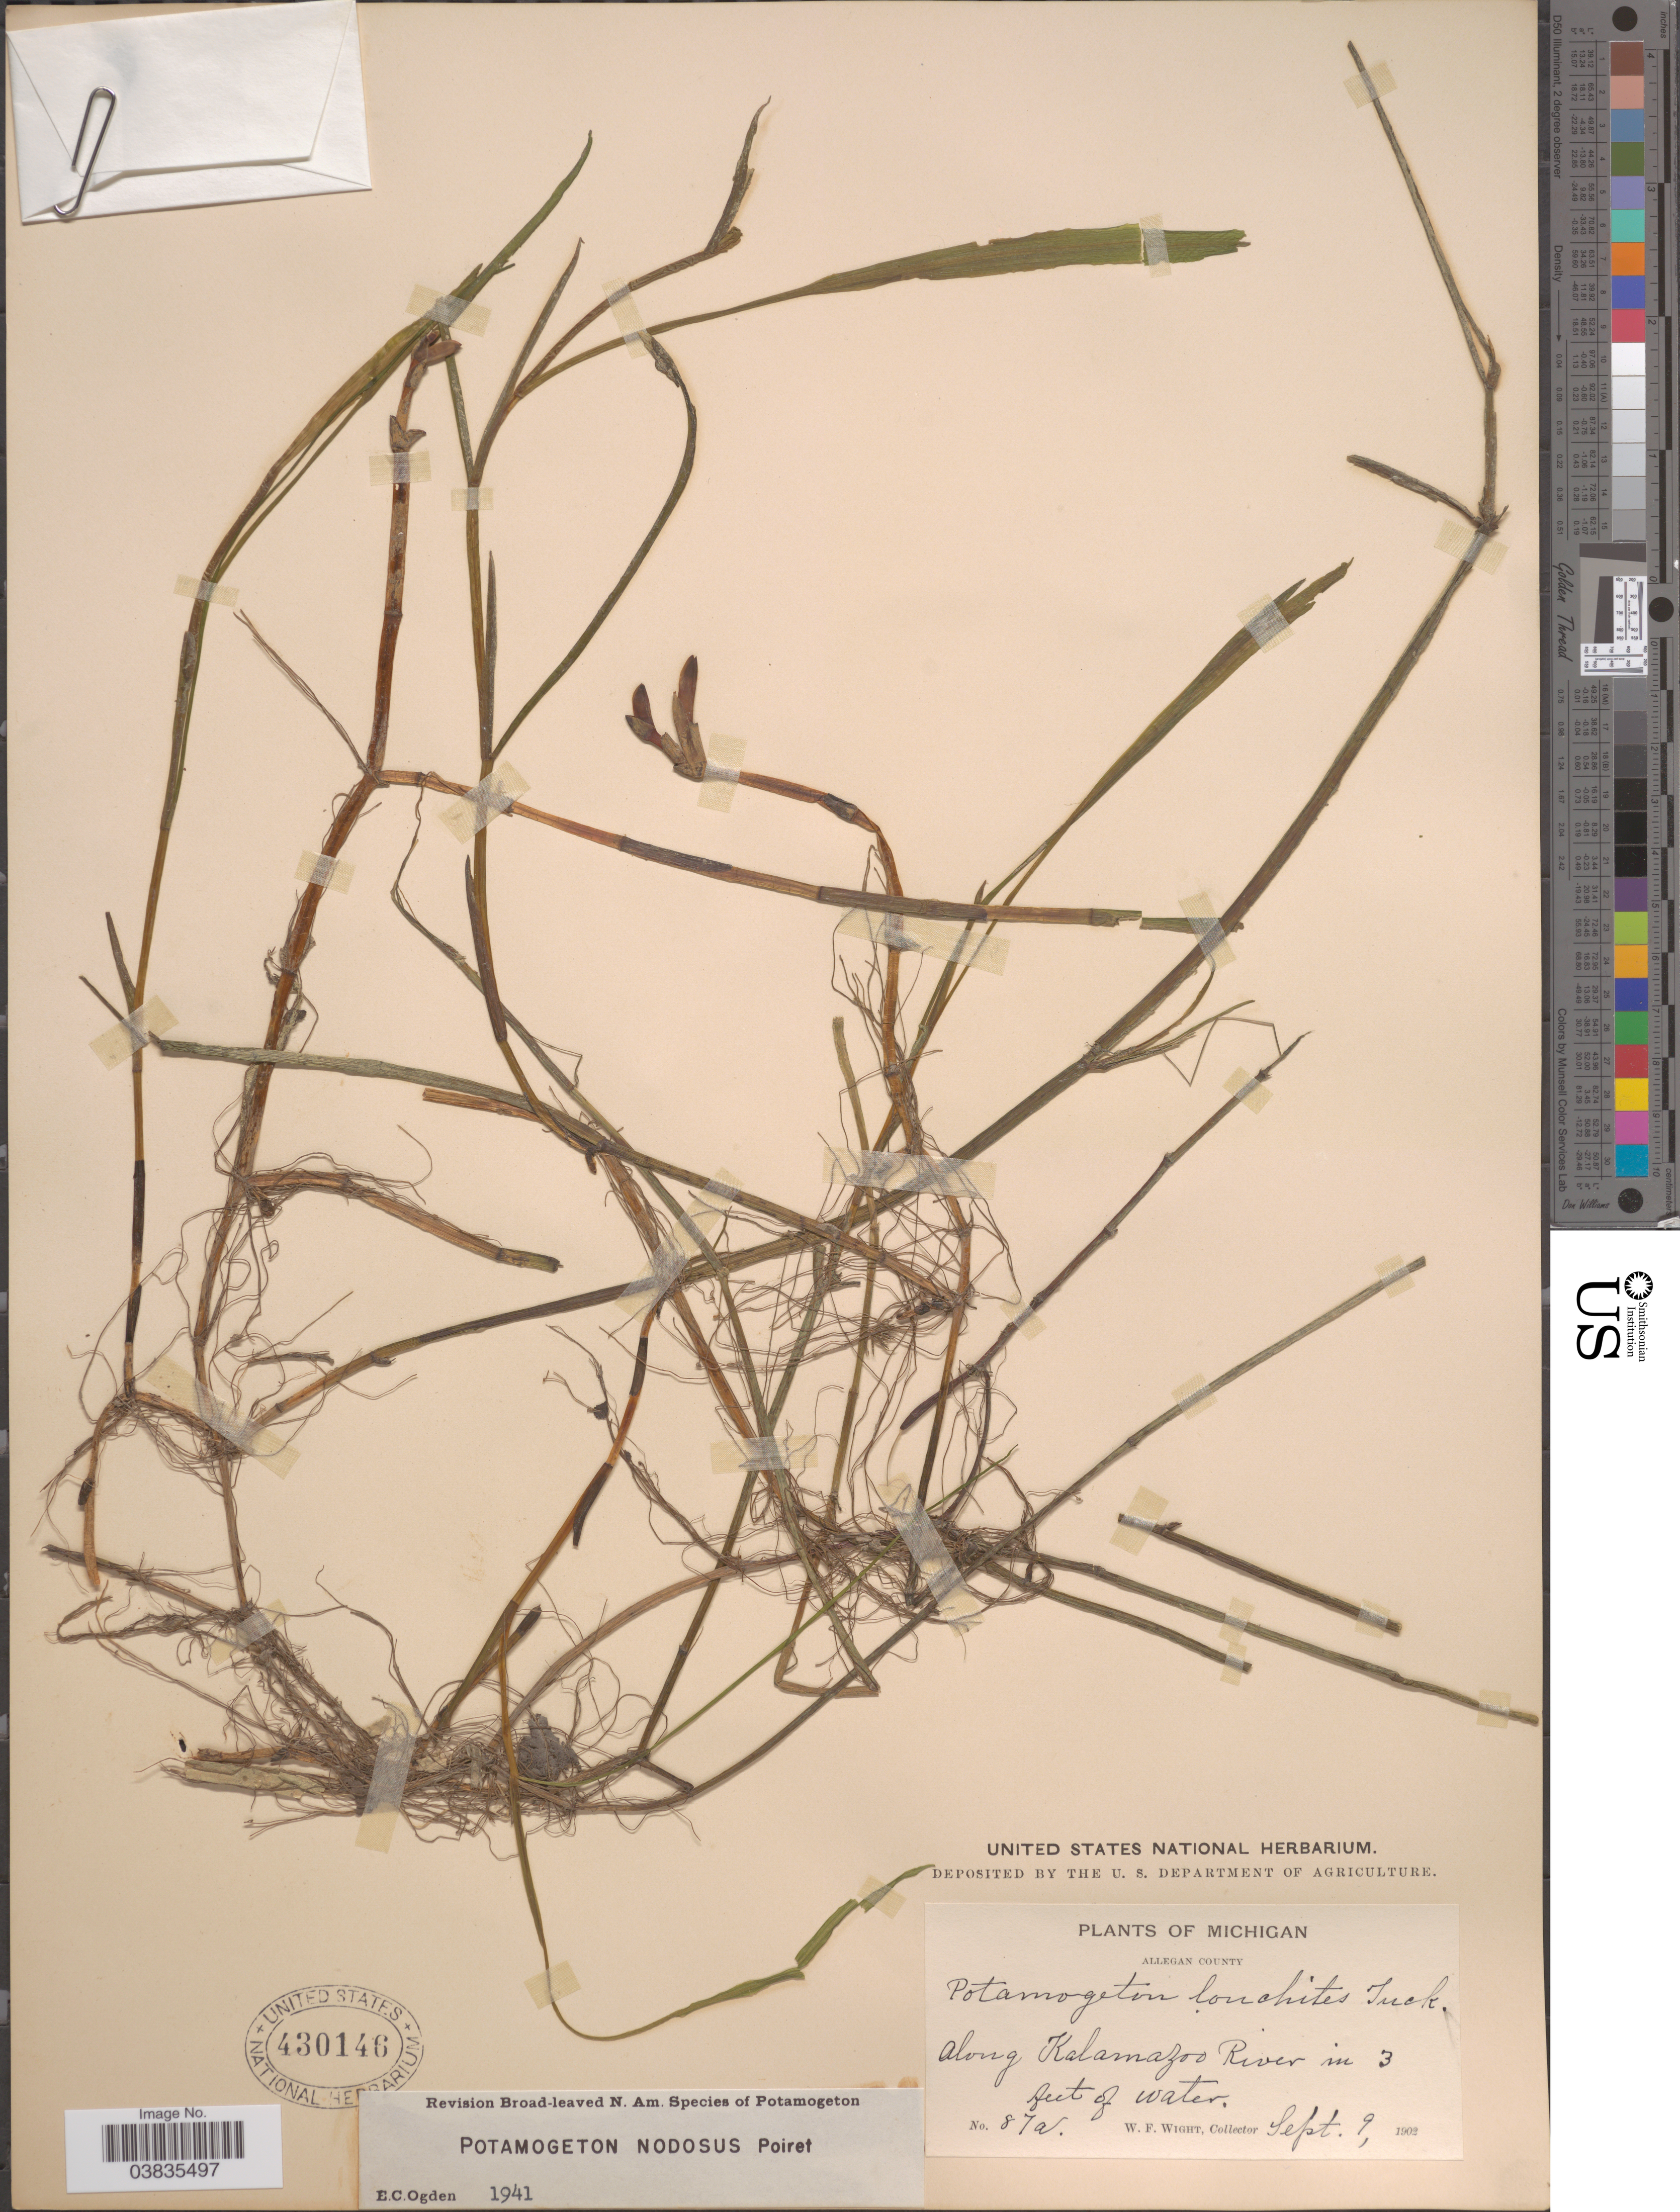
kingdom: Plantae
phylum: Tracheophyta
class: Liliopsida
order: Alismatales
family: Potamogetonaceae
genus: Potamogeton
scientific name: Potamogeton nodosus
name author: Poir.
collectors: W. Wight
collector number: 87a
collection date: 1902-09-09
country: United States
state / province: Michigan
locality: Allegan County. Along Kalamazoo River.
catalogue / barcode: US 430146